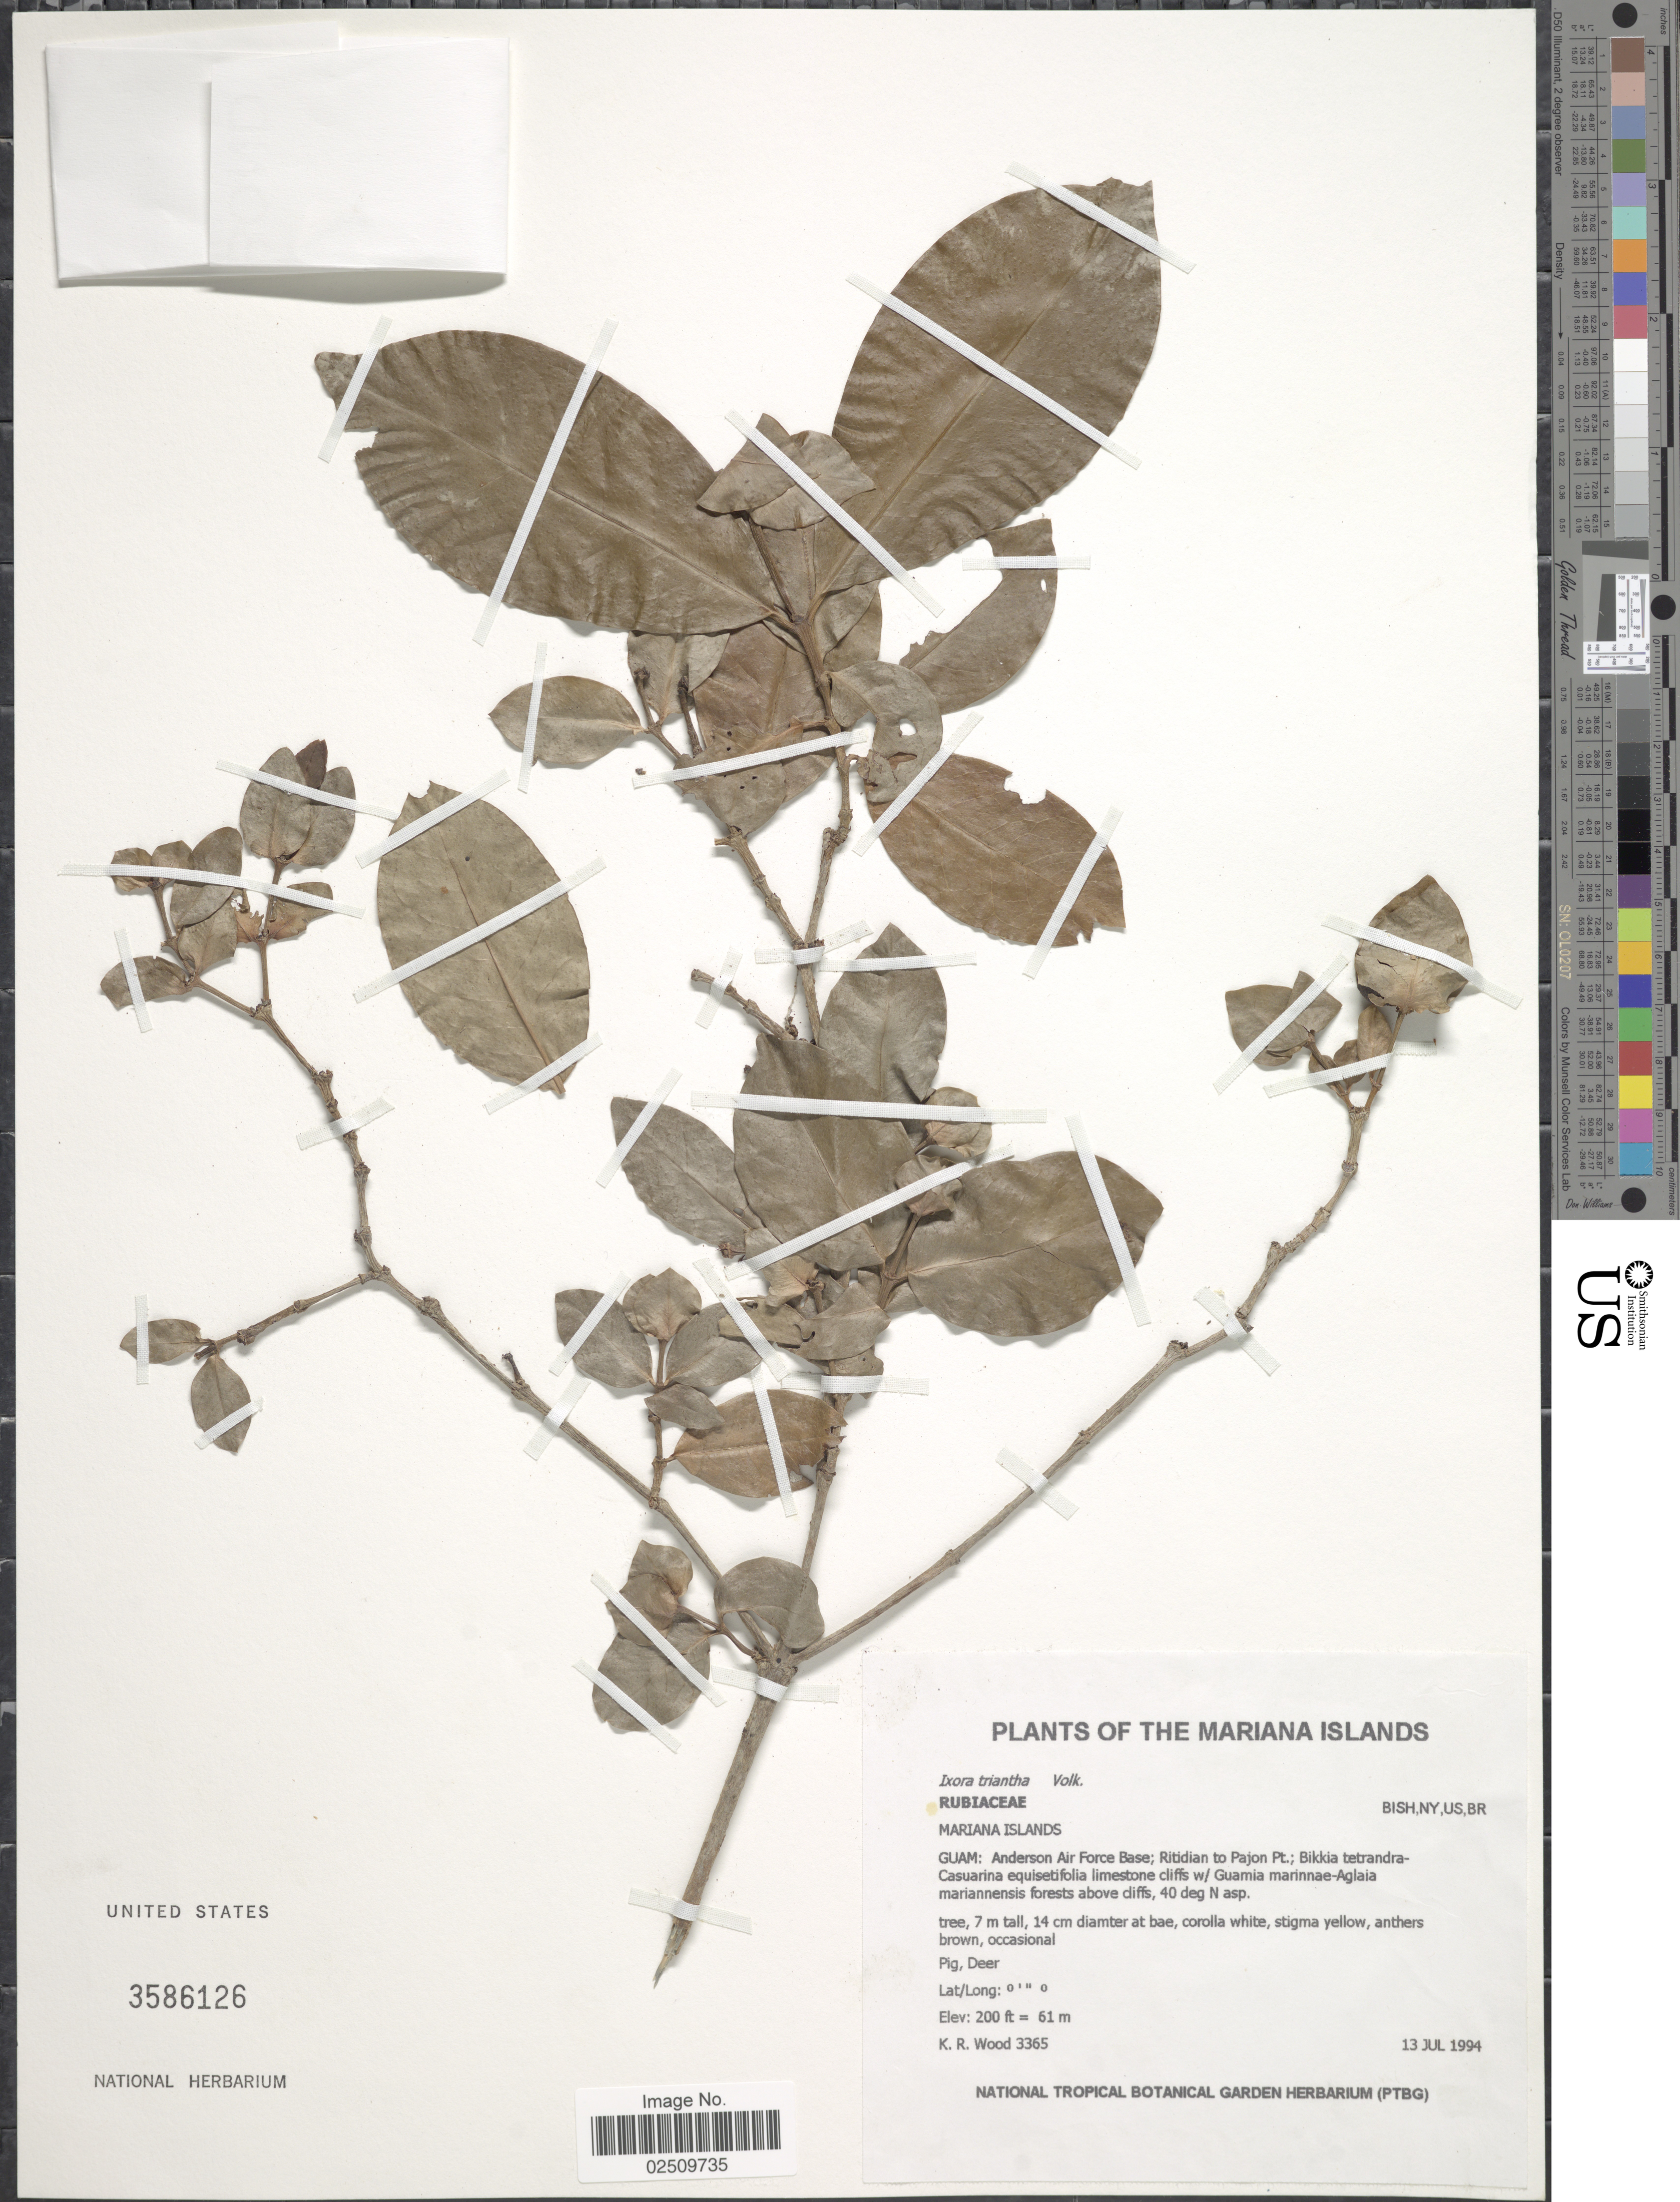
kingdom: Plantae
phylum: Tracheophyta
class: Magnoliopsida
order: Gentianales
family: Rubiaceae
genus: Ixora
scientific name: Ixora triantha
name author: Volkens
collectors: K. R. Wood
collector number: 3365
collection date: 1994-07-13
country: Guam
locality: The Marianas Islands, Andersen Air Force Base; Ritidian to Pajon Pt; Bikkia tetrandra-Casuarina equisetifolia limestone cliffs w/ Guamia marinnae-Aglaia mariannensis forests above cliffs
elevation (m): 61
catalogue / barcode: US 3586126